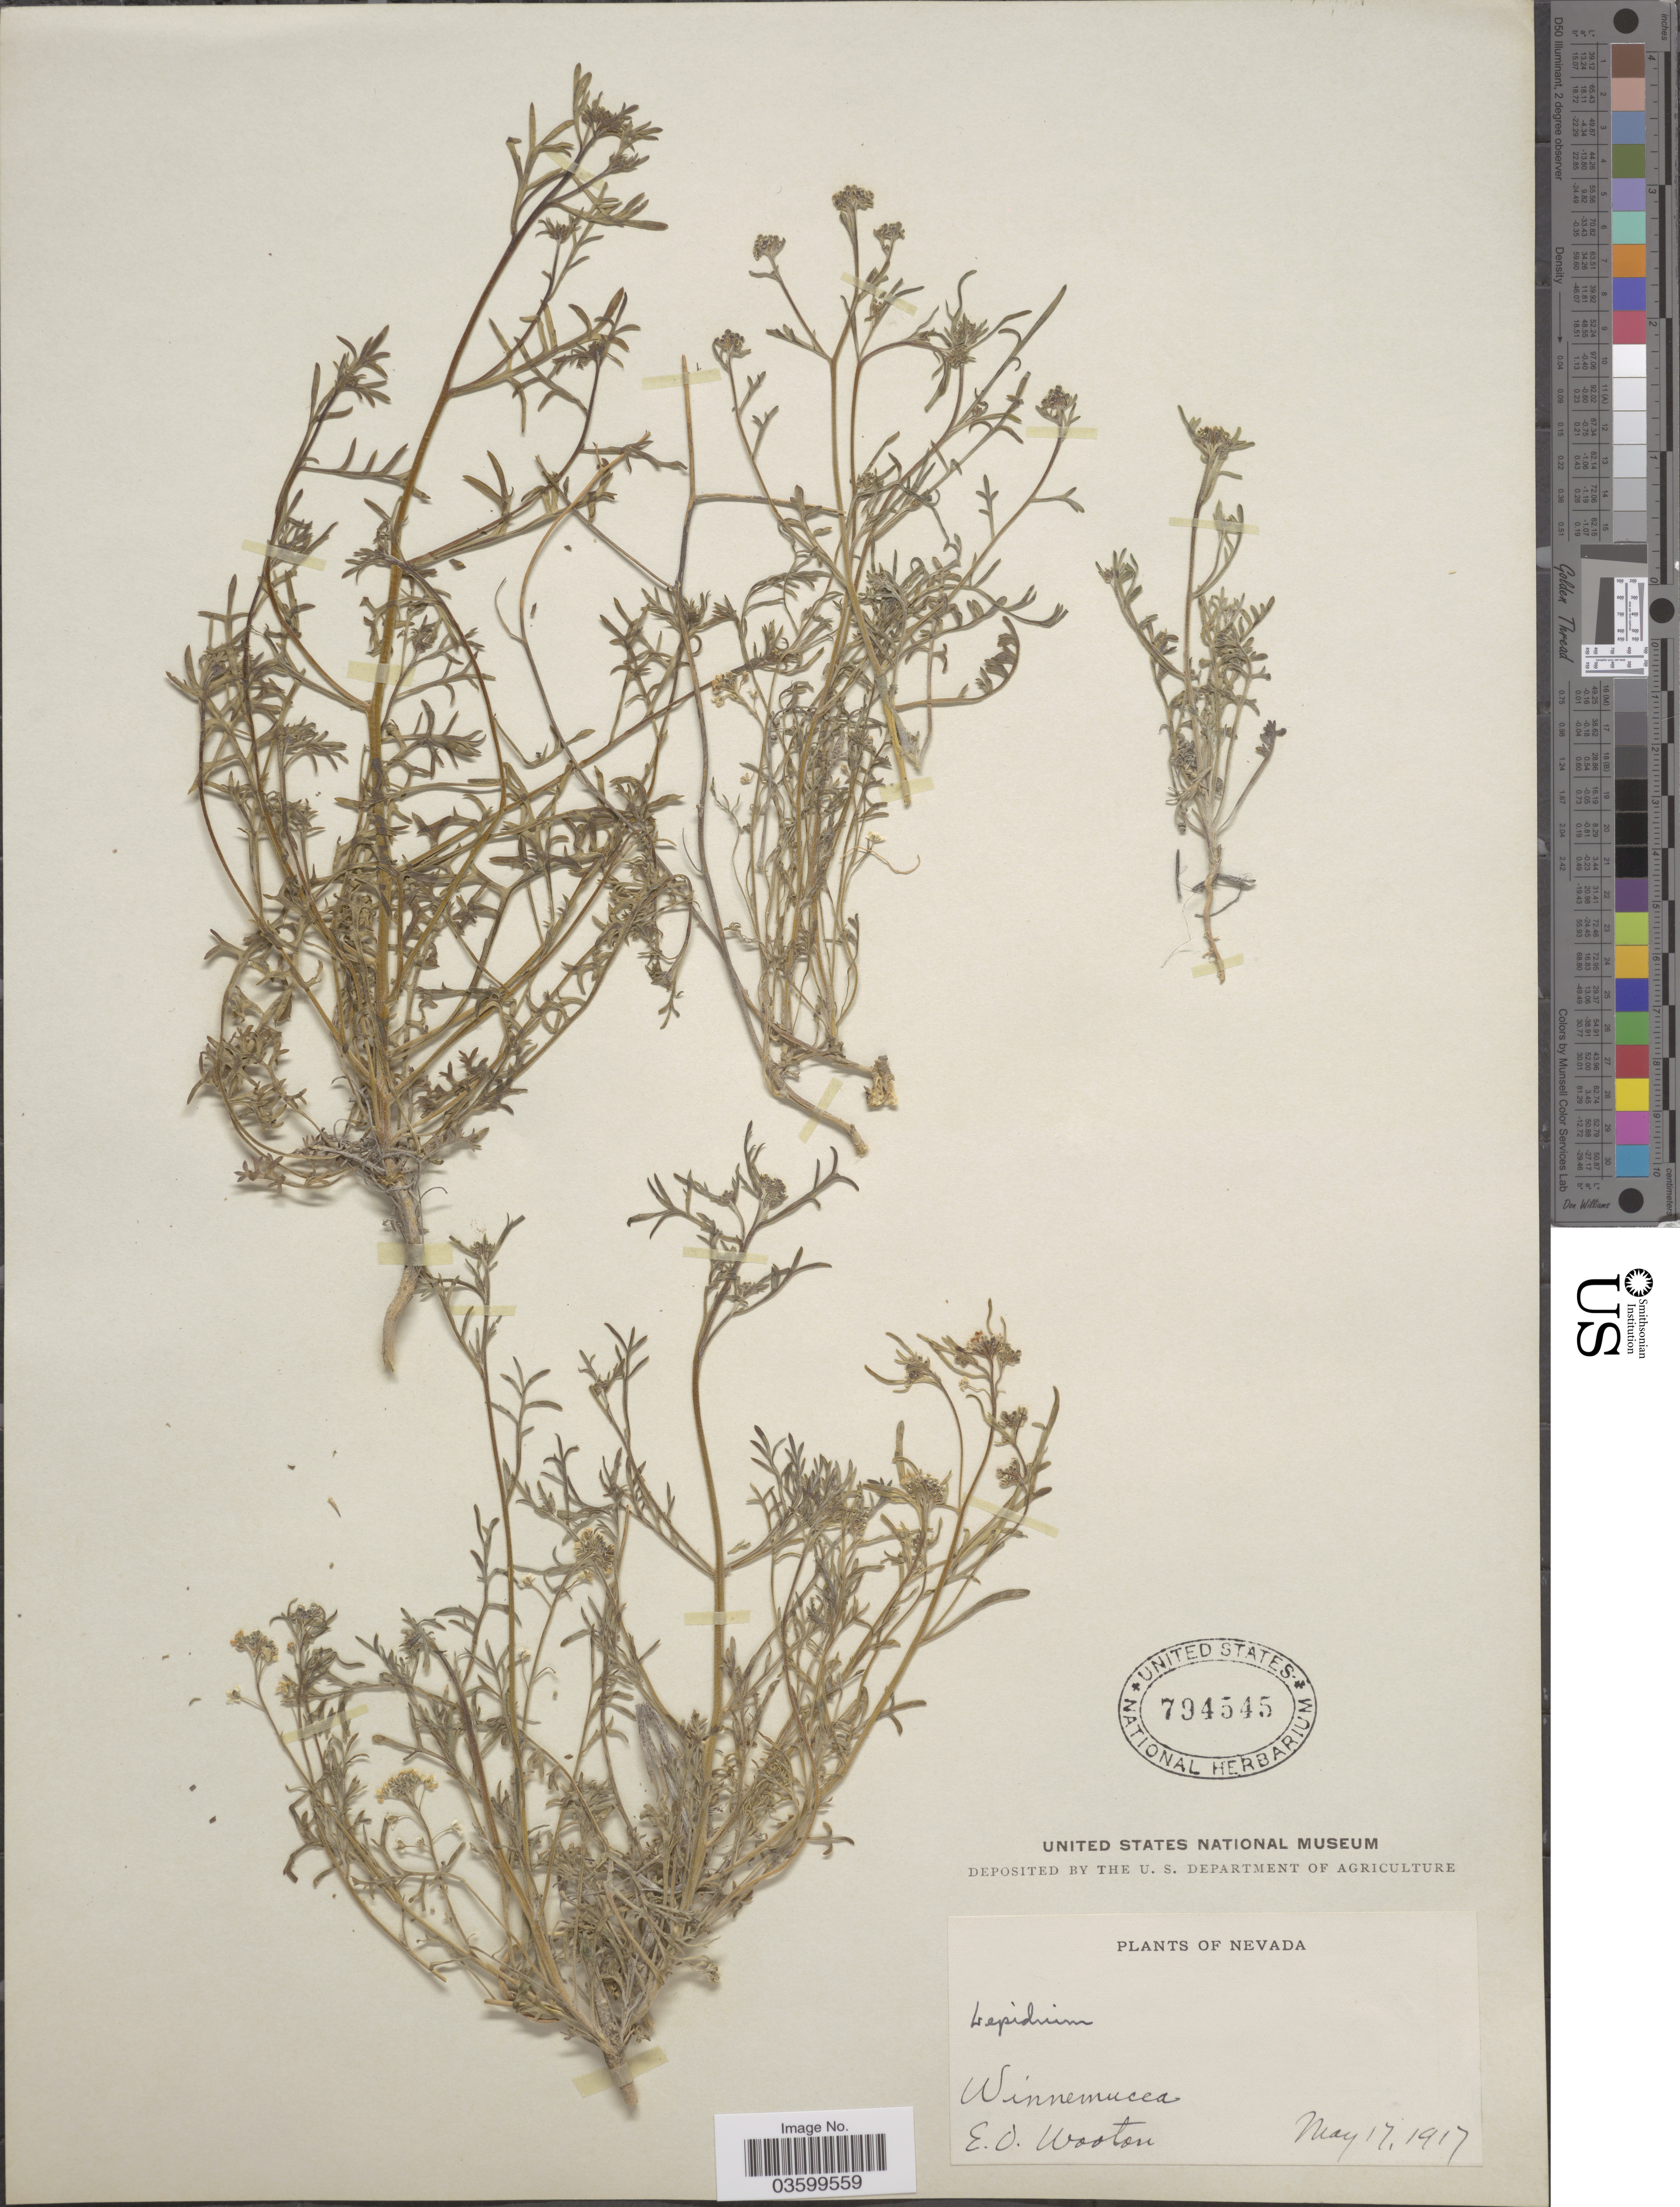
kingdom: Plantae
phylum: Tracheophyta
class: Magnoliopsida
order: Brassicales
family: Brassicaceae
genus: Lepidium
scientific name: Lepidium sp.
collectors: E. O. Wooton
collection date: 1917-05-17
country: United States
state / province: Nevada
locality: Winnemucca.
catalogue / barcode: US 794545